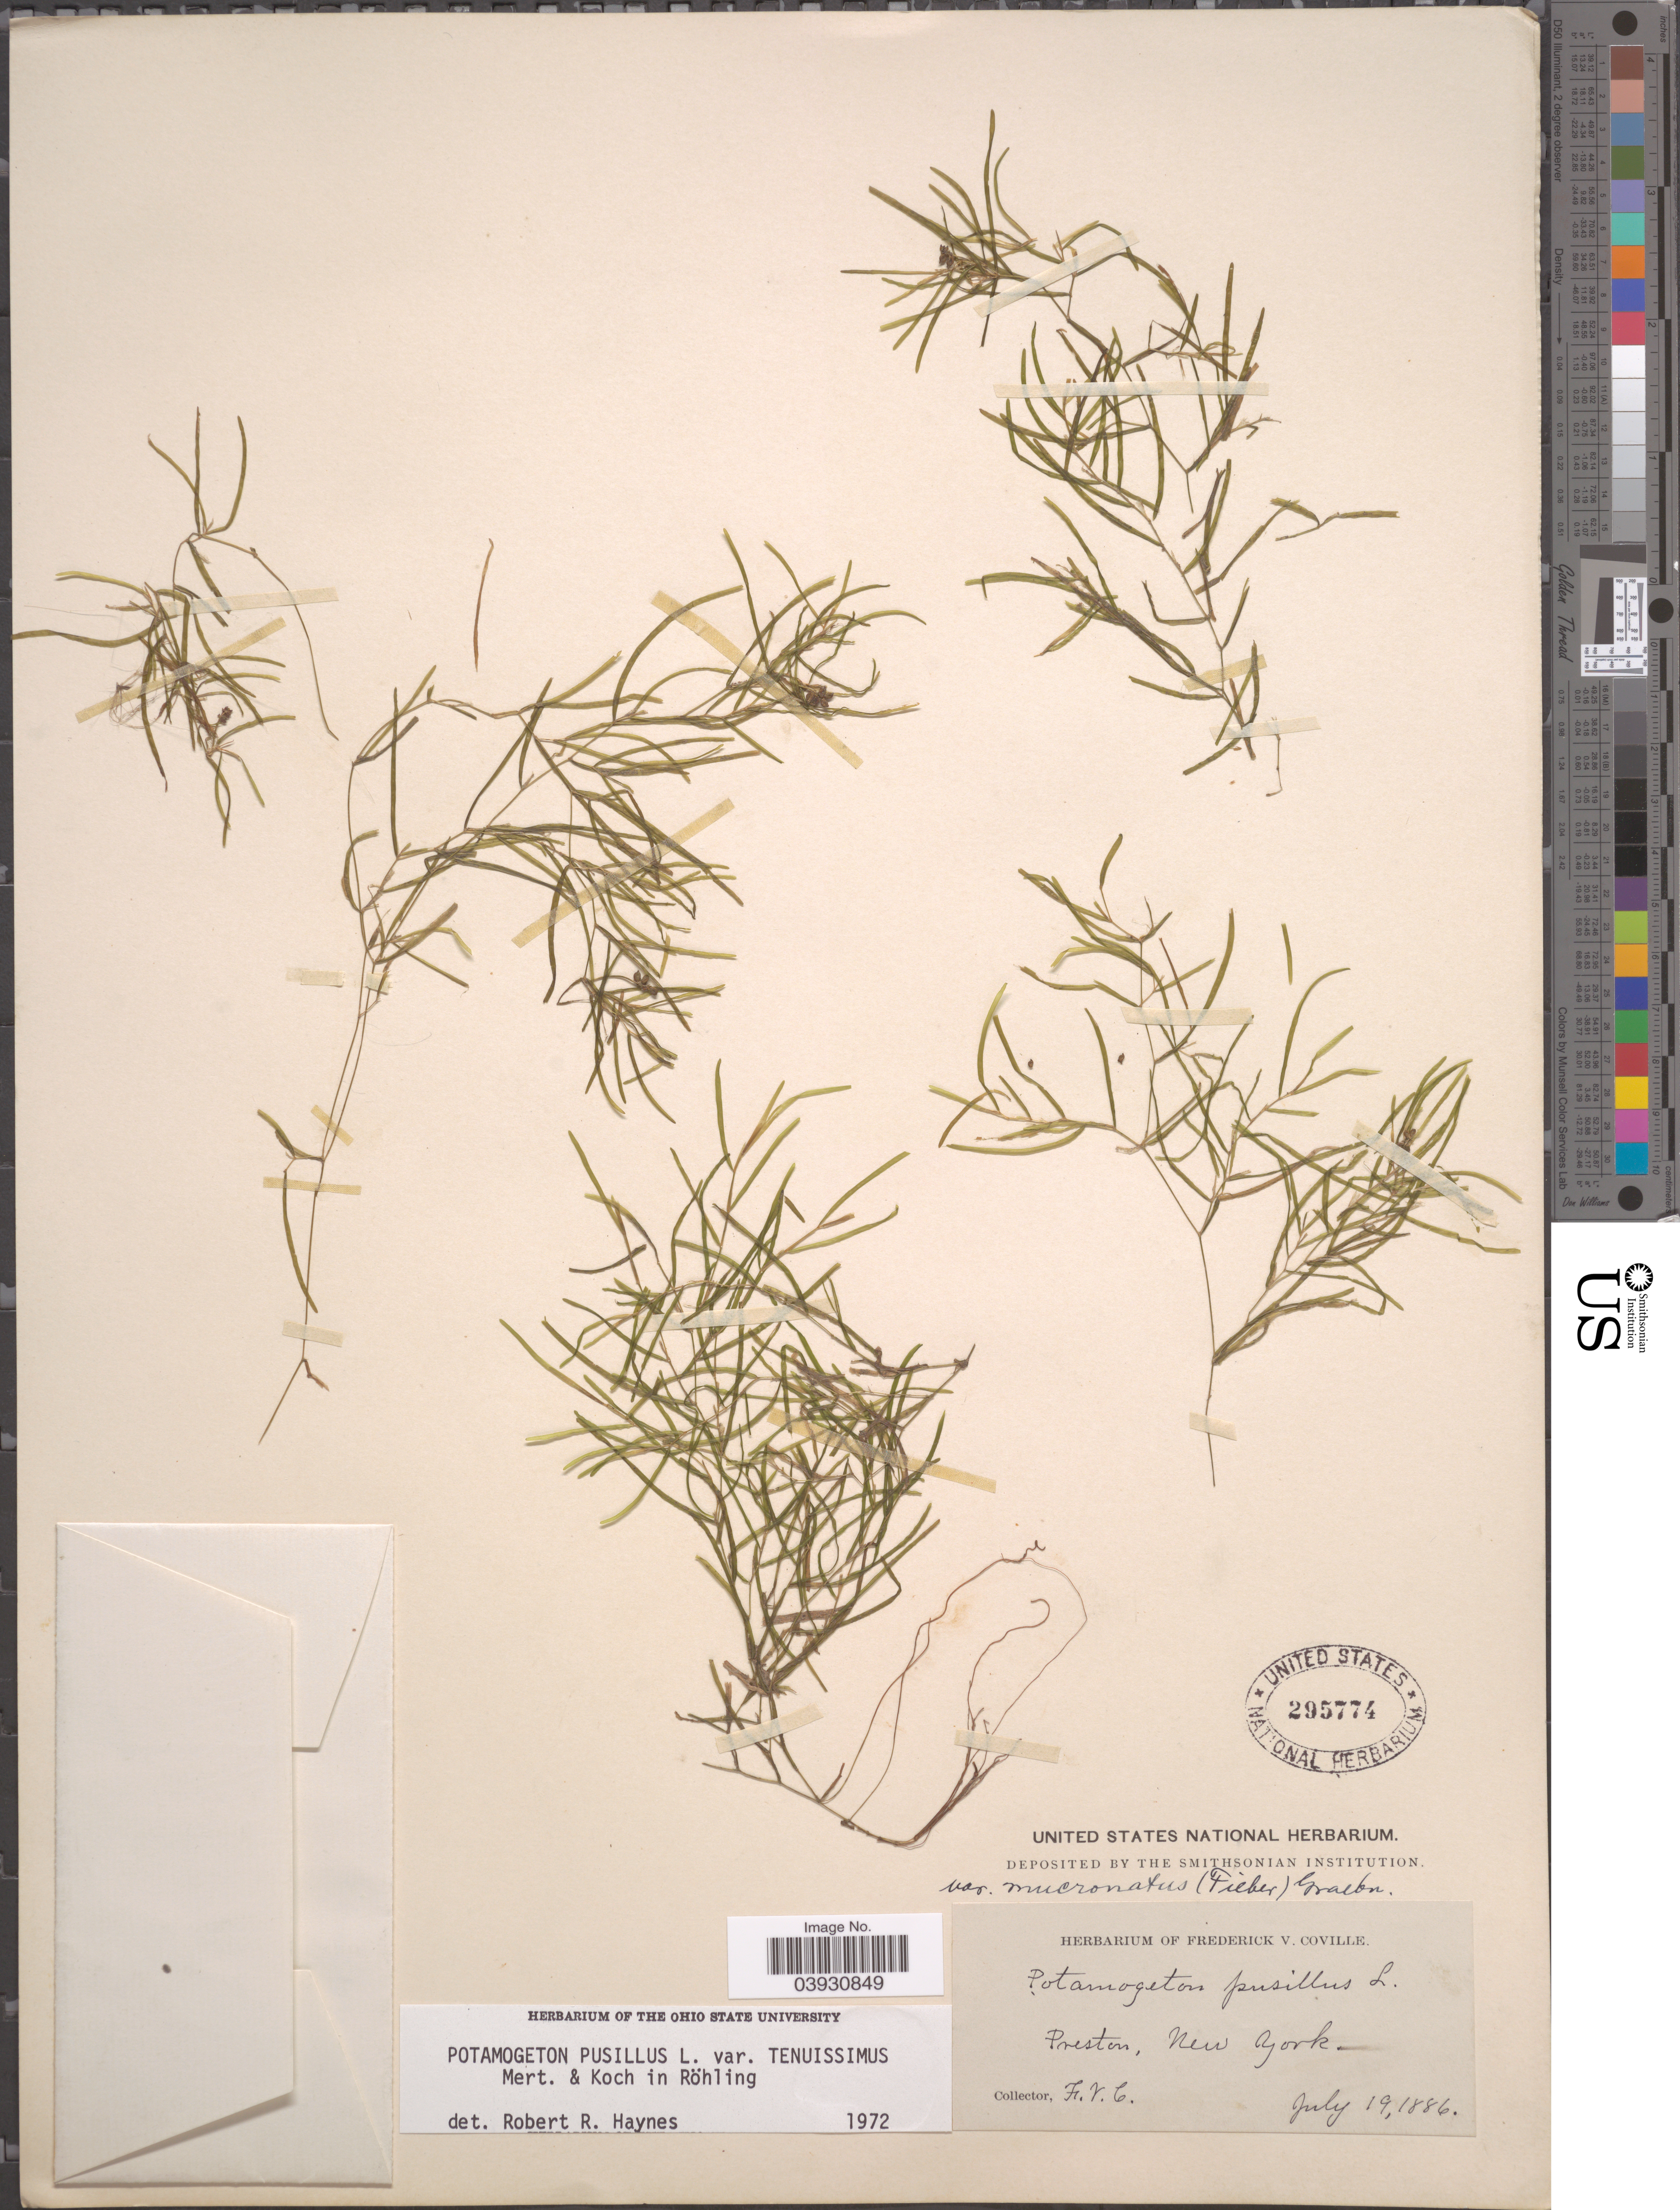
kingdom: Plantae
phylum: Tracheophyta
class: Liliopsida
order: Alismatales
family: Potamogetonaceae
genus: Potamogeton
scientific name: Potamogeton pusillus subsp. tenuissimus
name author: Mert. & W.D.J. Koch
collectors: F. V. Coville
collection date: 1886-07-19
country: United States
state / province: New York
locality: Preston.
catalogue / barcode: US 295774